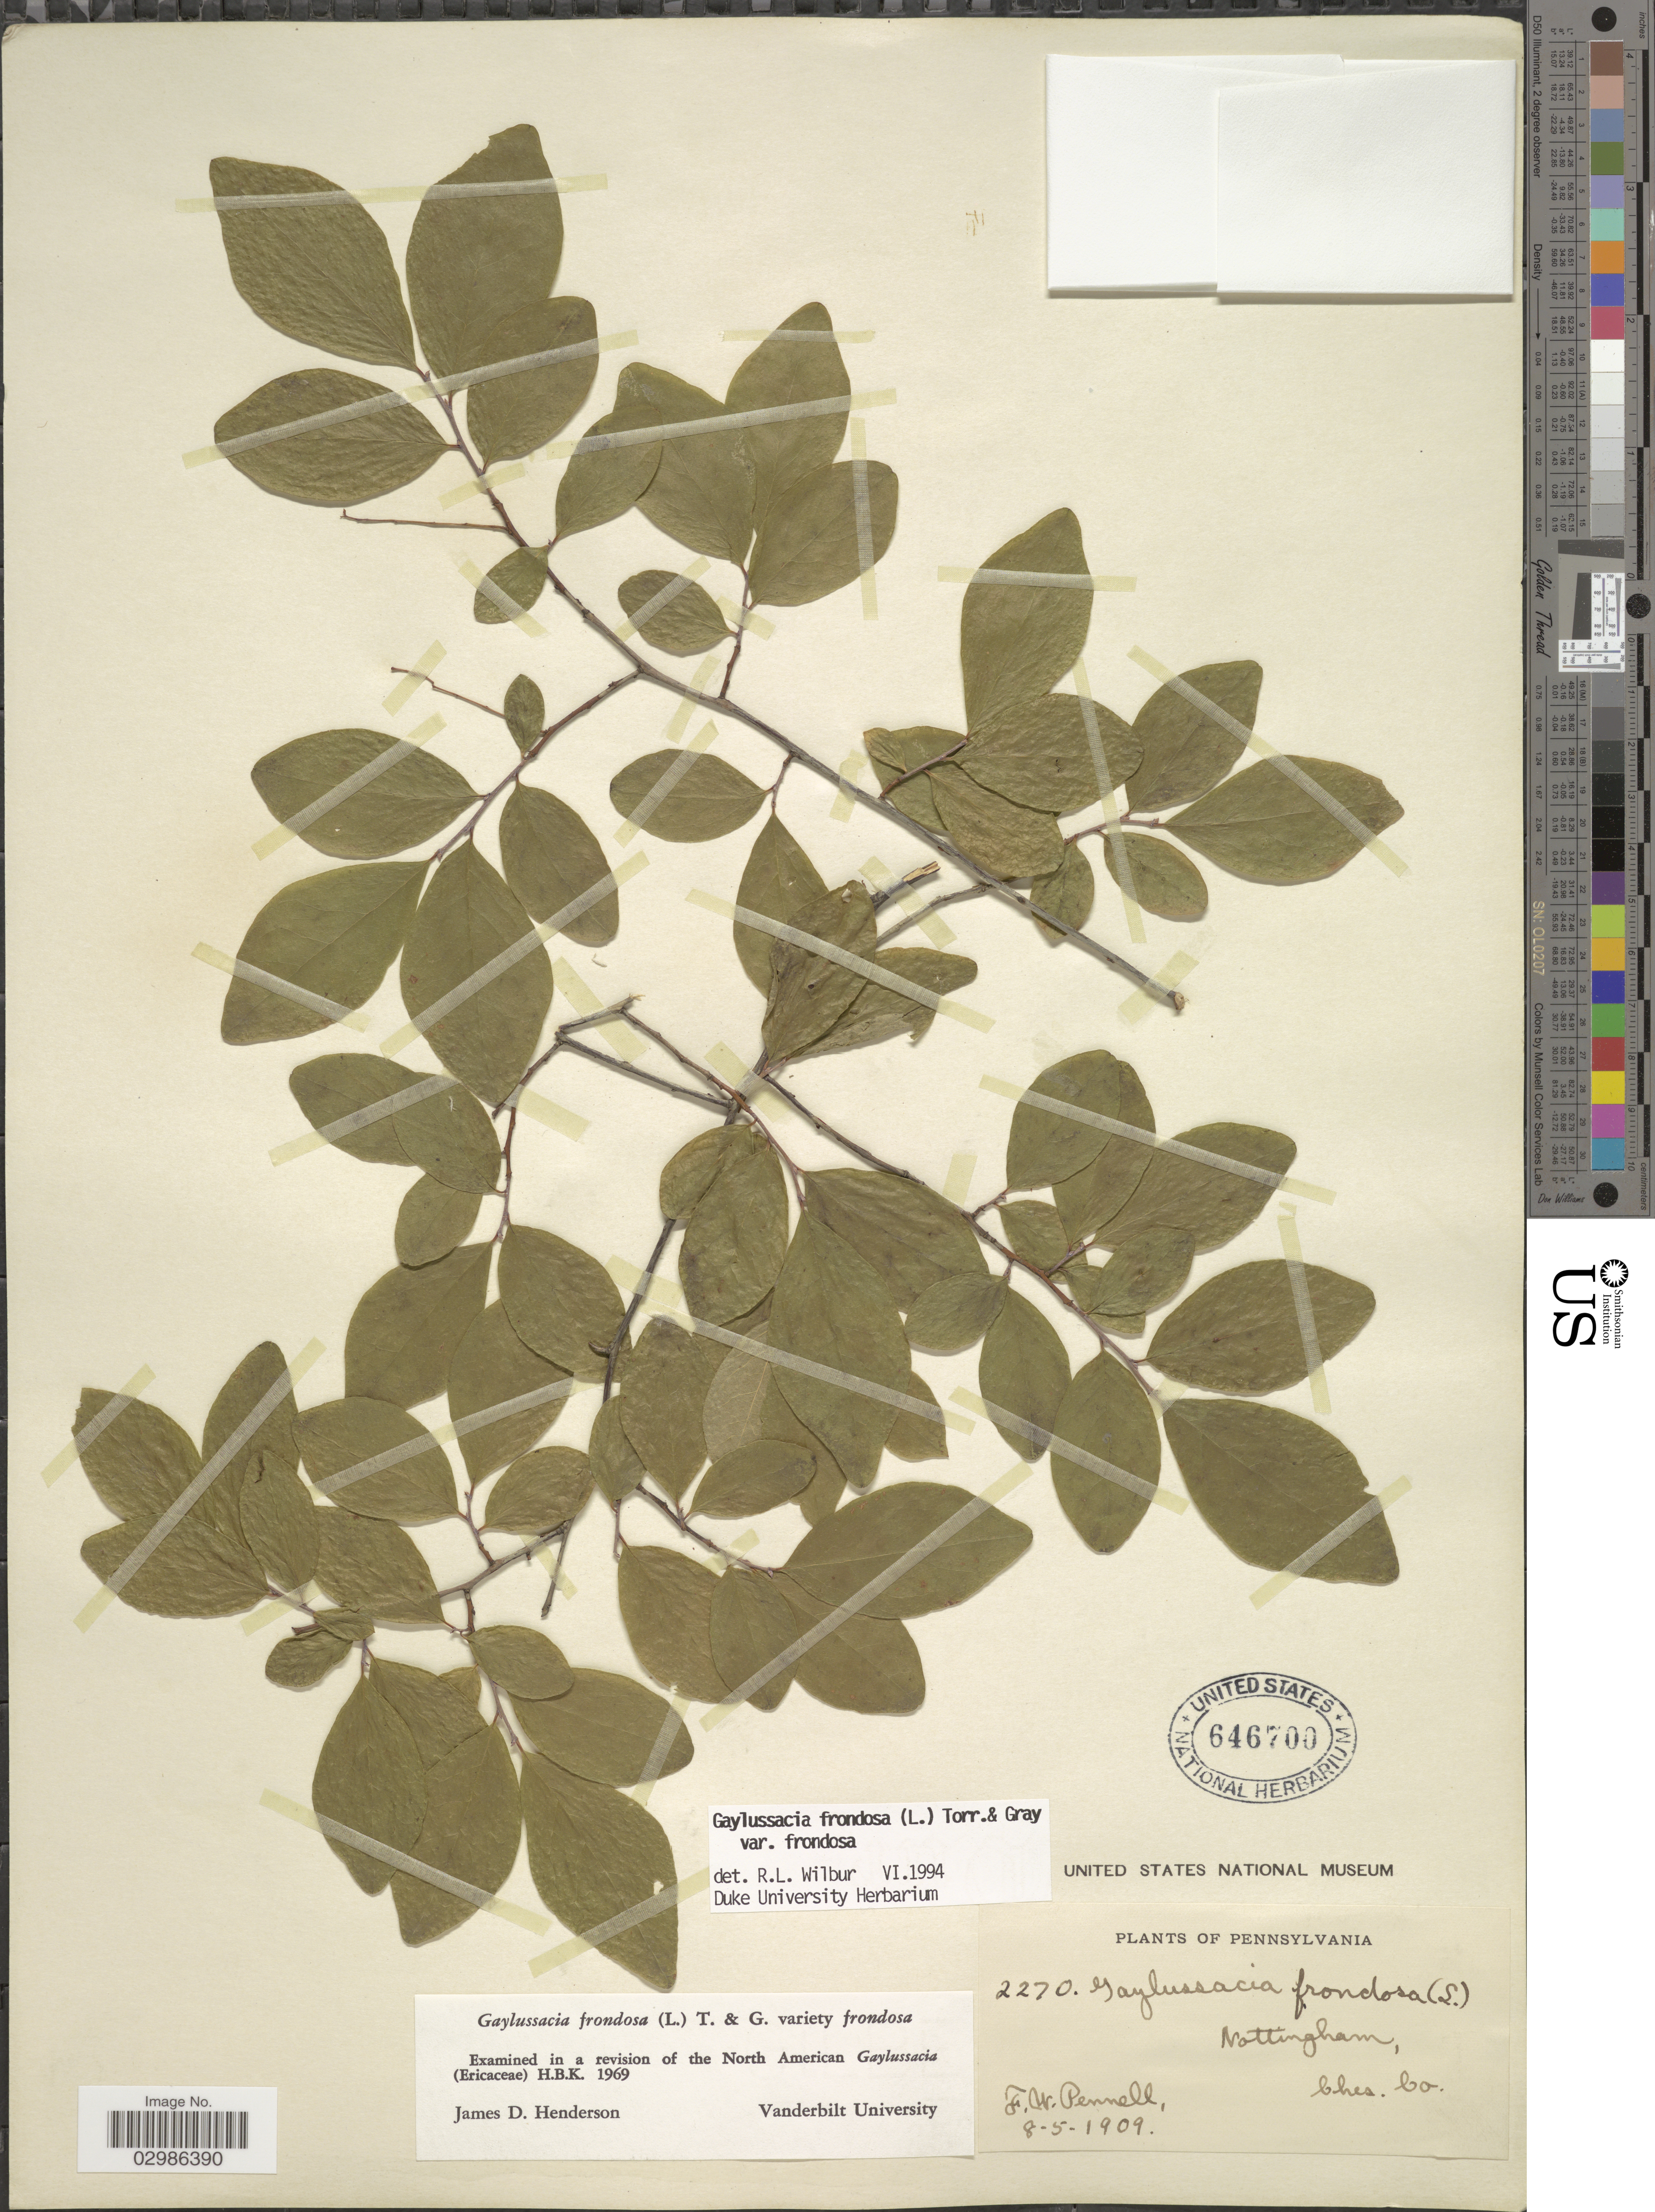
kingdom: Plantae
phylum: Tracheophyta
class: Magnoliopsida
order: Ericales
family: Ericaceae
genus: Gaylussacia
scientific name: Gaylussacia frondosa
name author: (L.) Torr. & A. Gray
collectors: F. W. Pennell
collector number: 2270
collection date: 1909-05-08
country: United States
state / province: Pennsylvania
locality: Nottingham, Ches. Co.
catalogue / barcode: US 646700